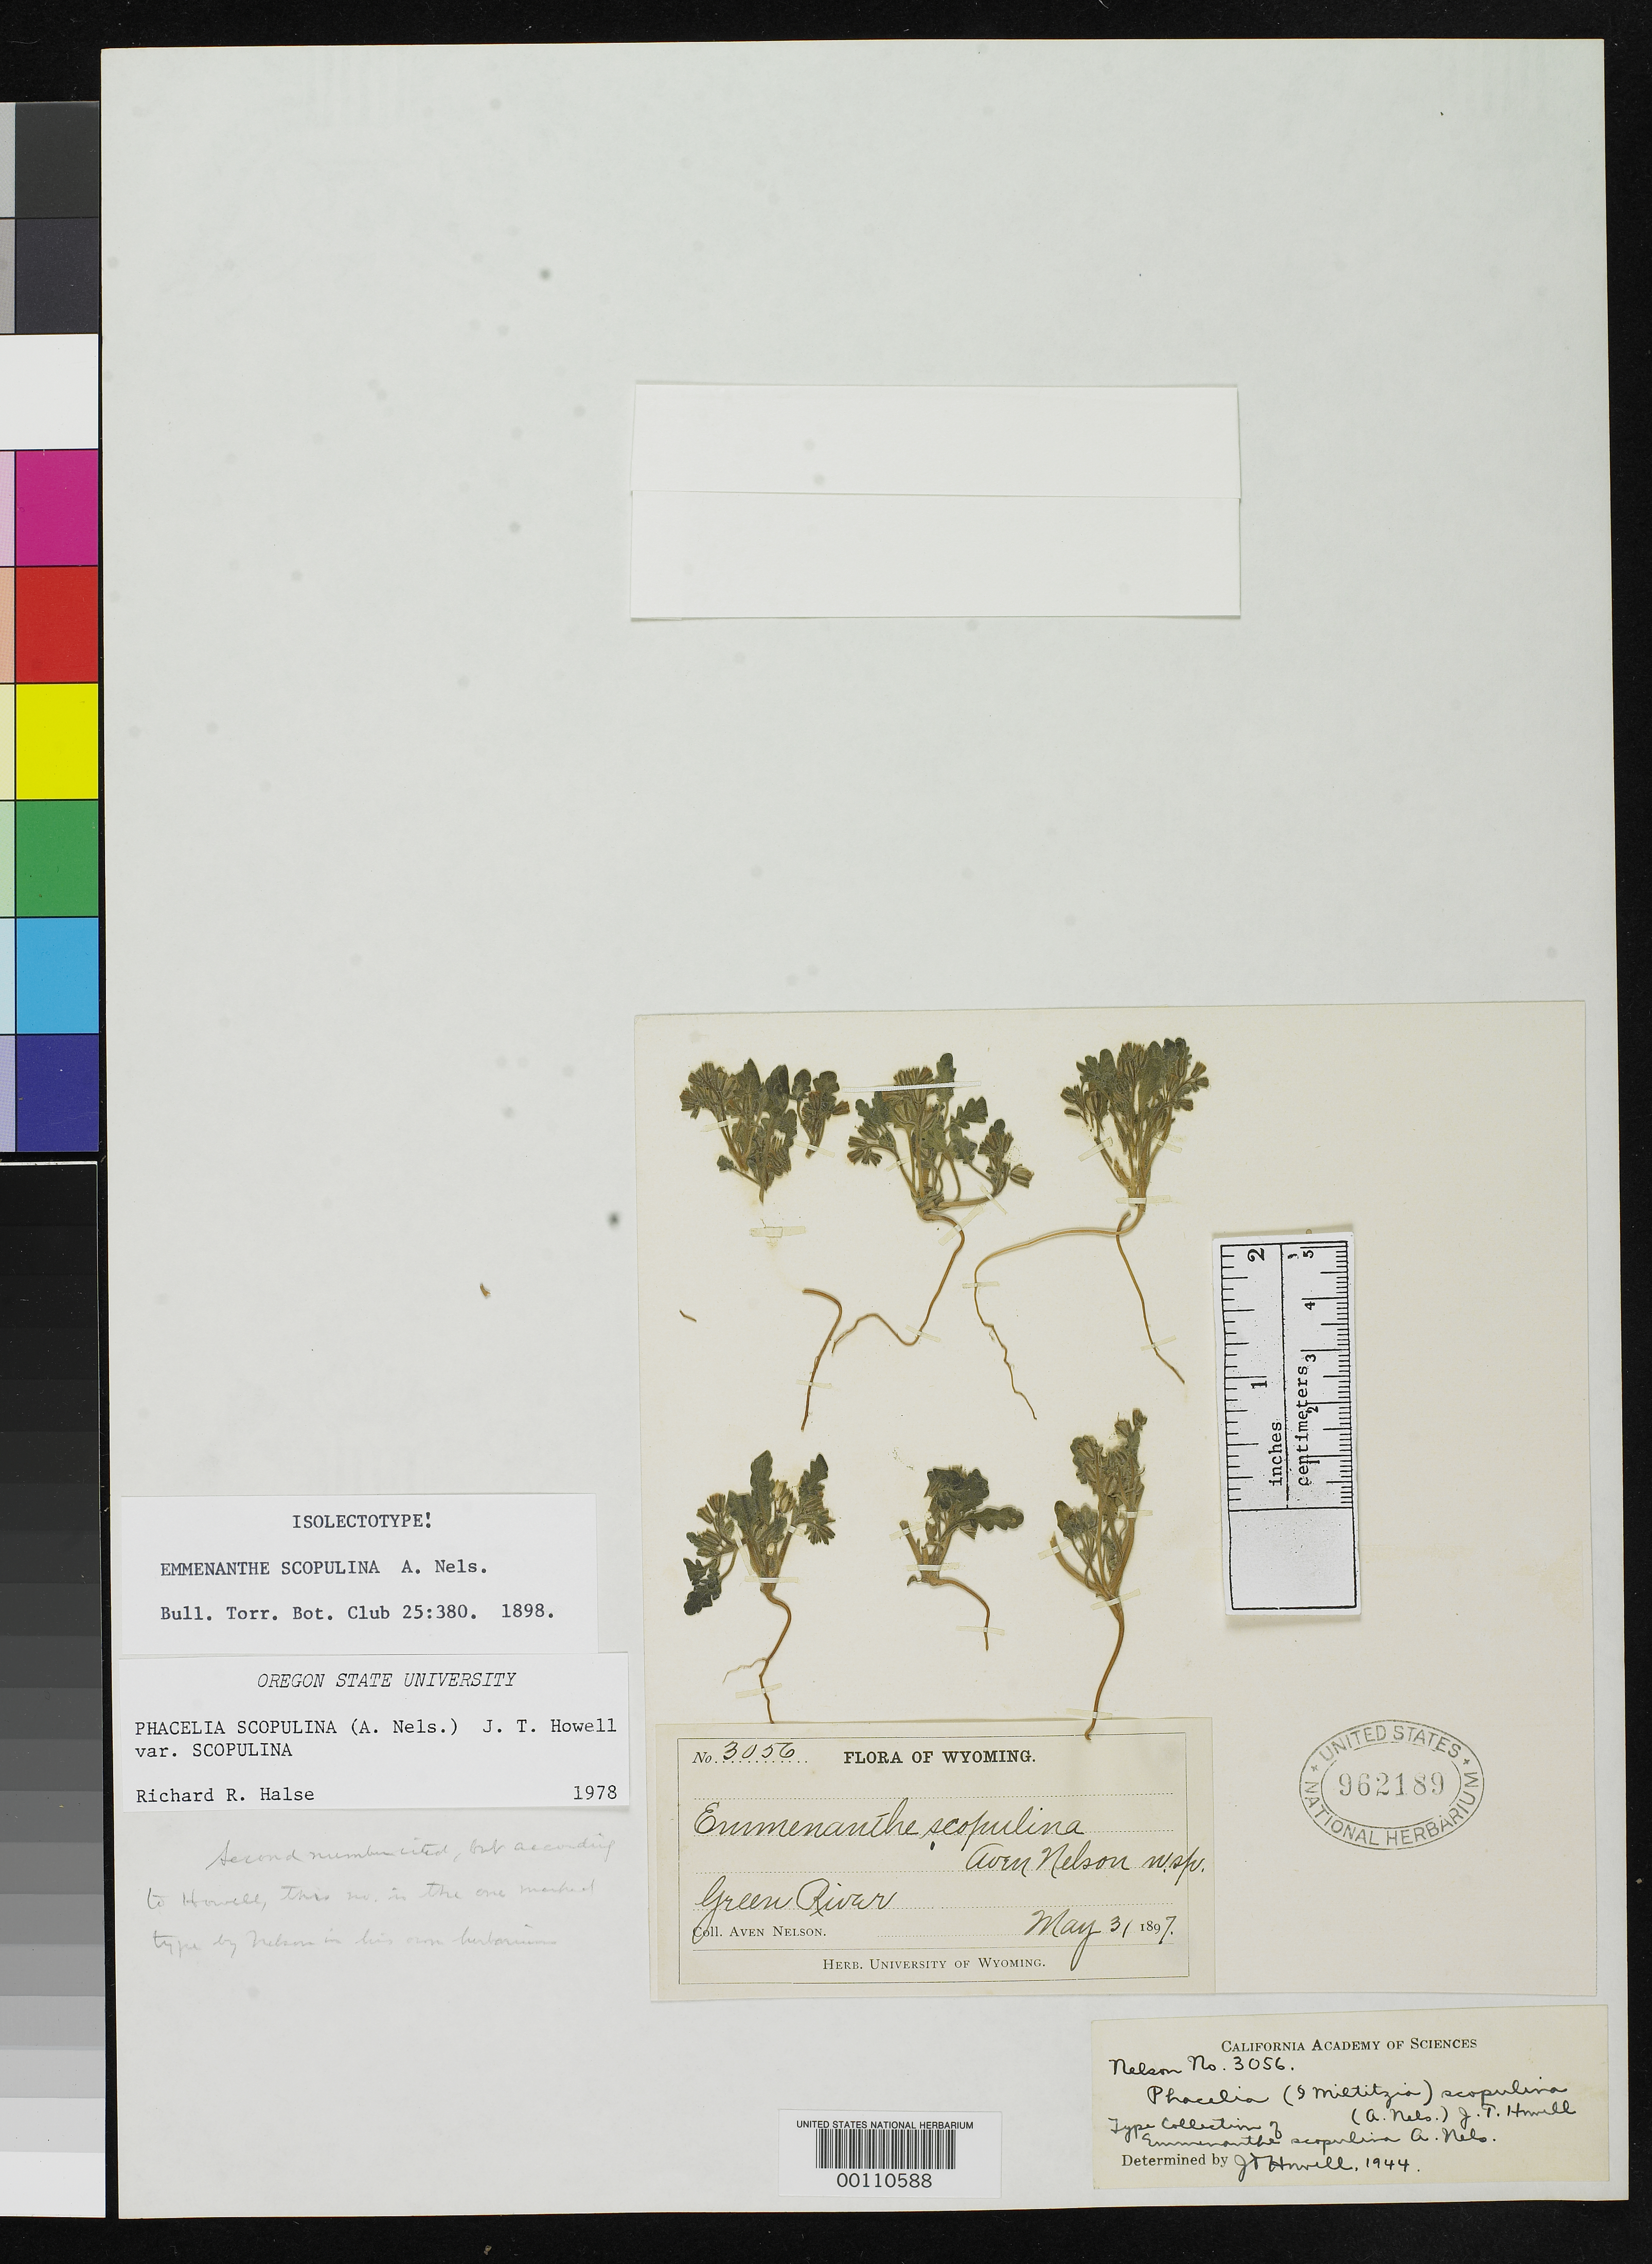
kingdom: Plantae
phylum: Tracheophyta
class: Magnoliopsida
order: Boraginales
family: Hydrophyllaceae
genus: Emmenanthe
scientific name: Emmenanthe scopulina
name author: A. Nelson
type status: Isolectotype; Syntype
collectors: A. Nelson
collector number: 3056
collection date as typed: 31 May 1897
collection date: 1897-05-31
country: United States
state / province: Wyoming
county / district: Sweetwater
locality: Green River.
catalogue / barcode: US 962189